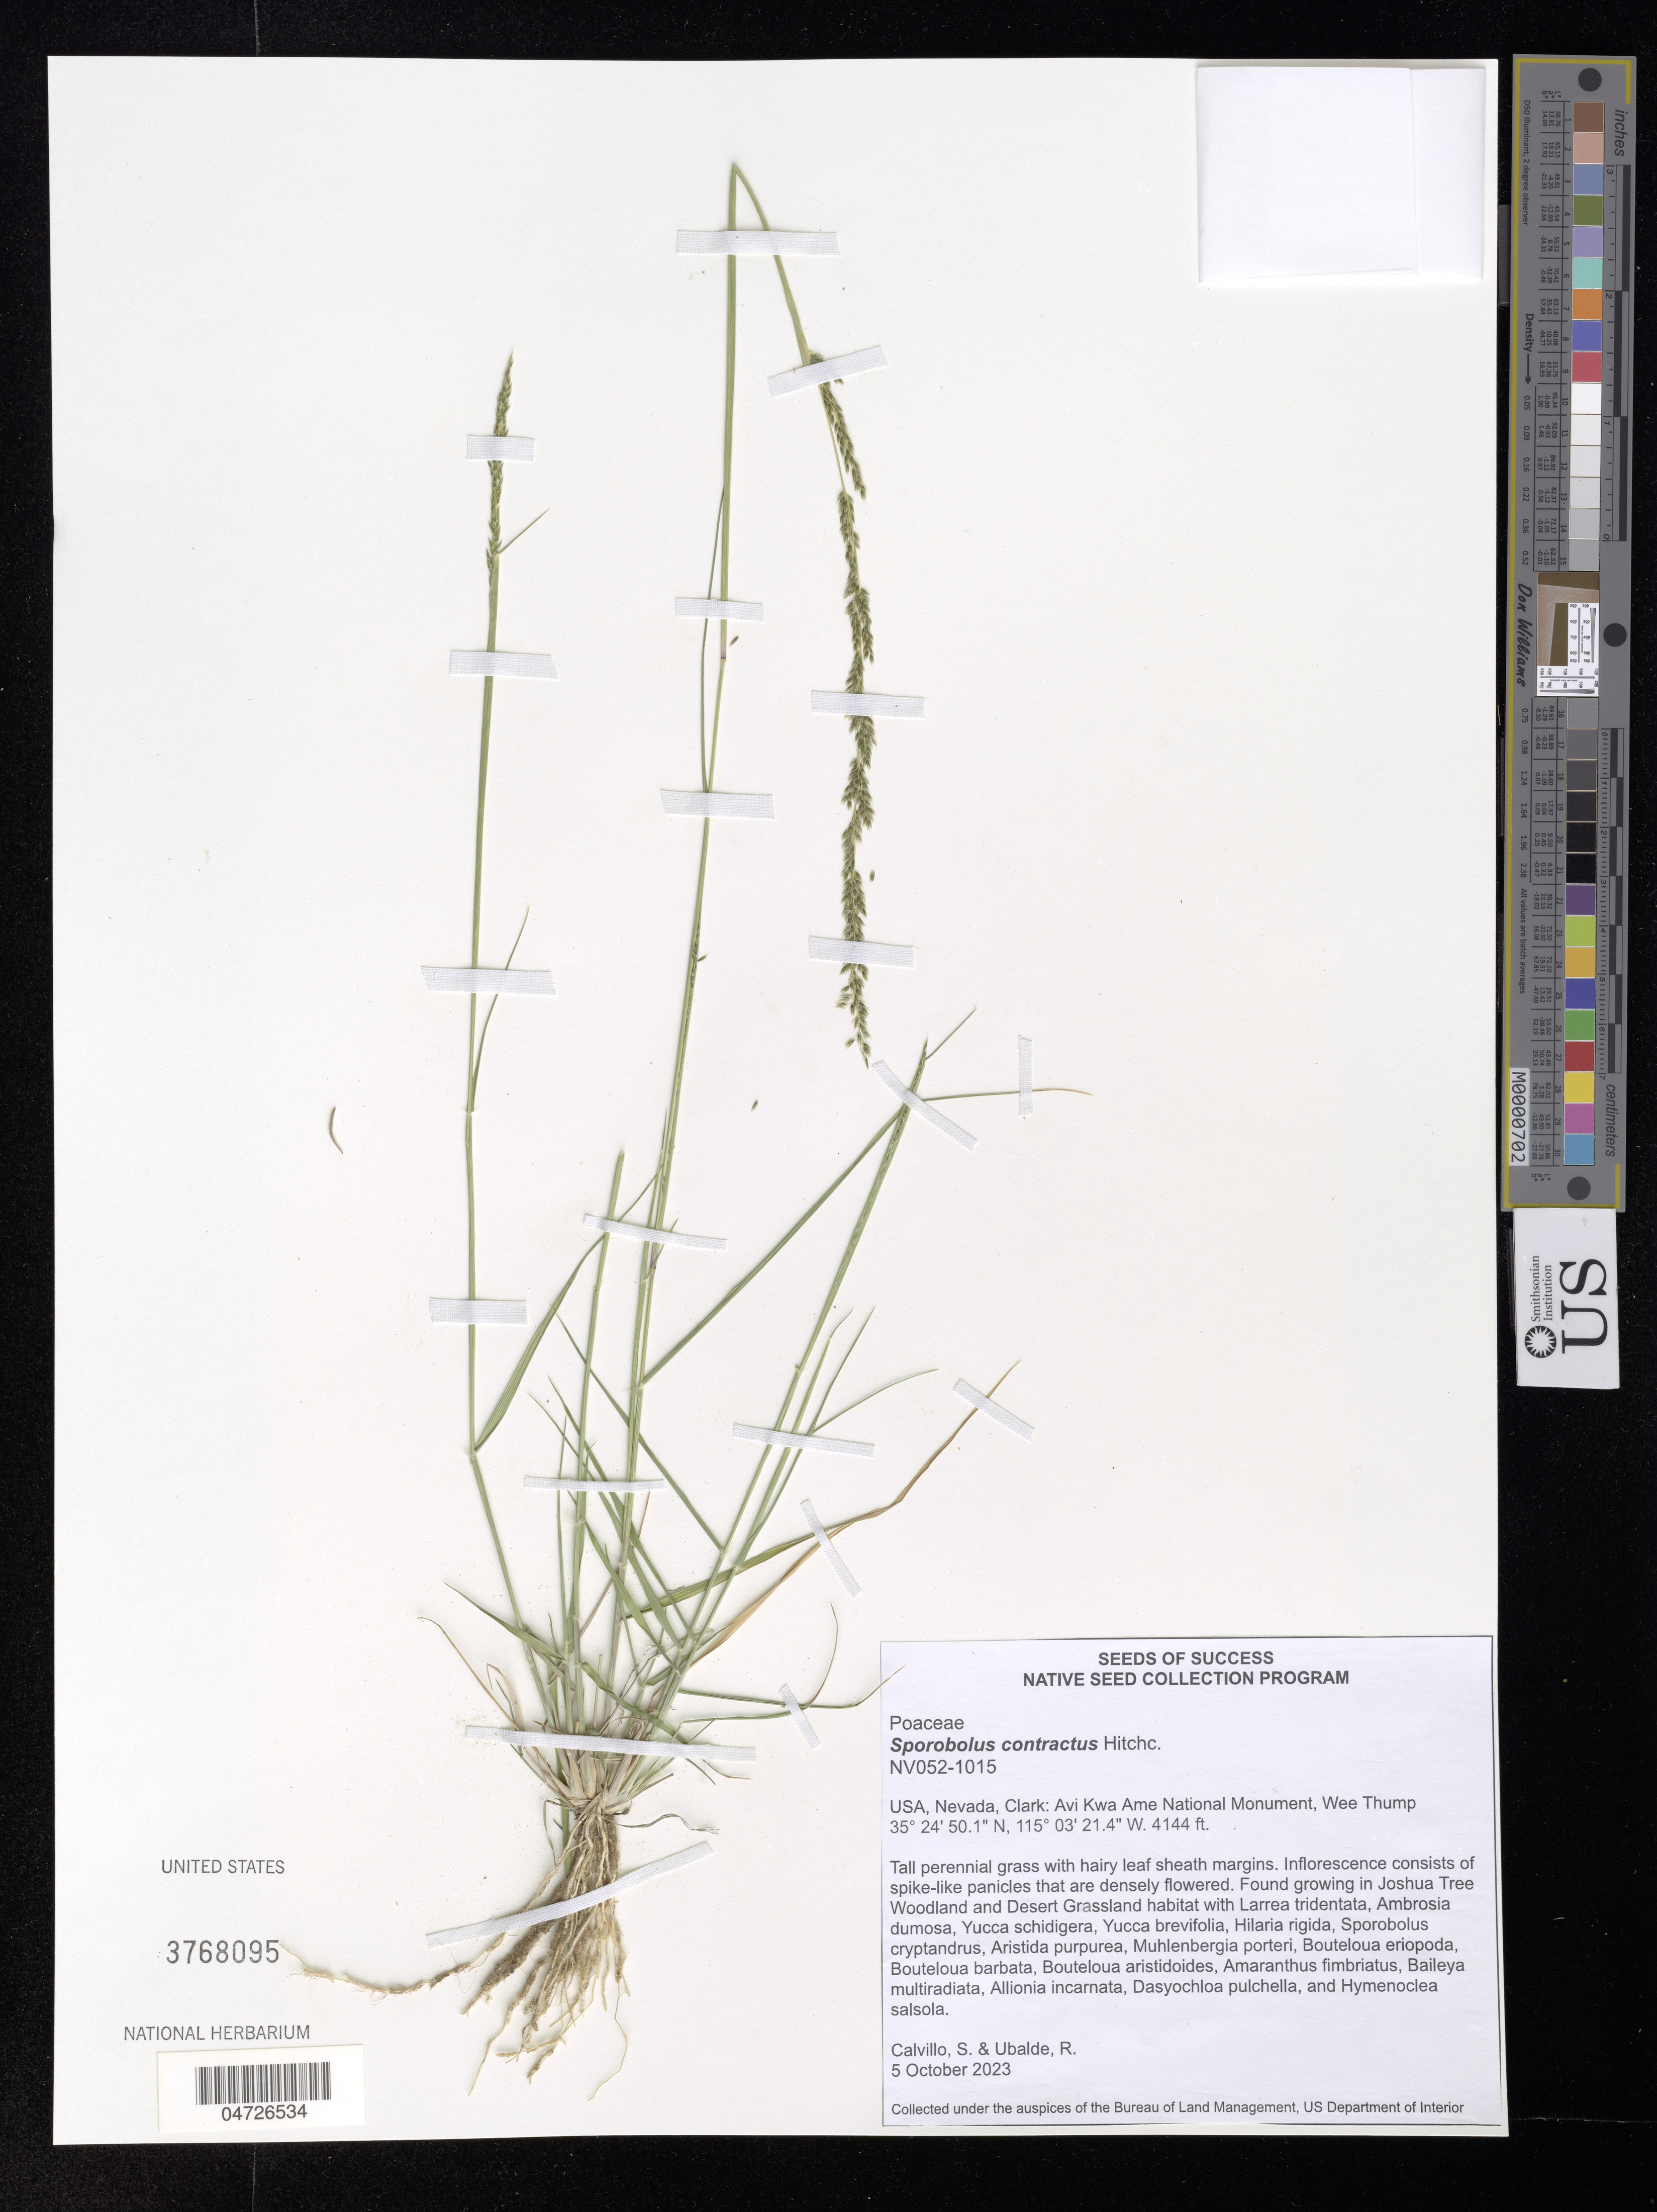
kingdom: Plantae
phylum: Tracheophyta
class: Liliopsida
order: Poales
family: Poaceae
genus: Sporobolus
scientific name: Sporobolus contractus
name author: Hitchc.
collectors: S. Calvillo & R. Ubalde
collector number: NV052-1015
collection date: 2023-10-05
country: United States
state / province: Nevada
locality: Clark: Avi Kwa Ame National Monument, Wee Thump.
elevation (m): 1263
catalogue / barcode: US 3768095